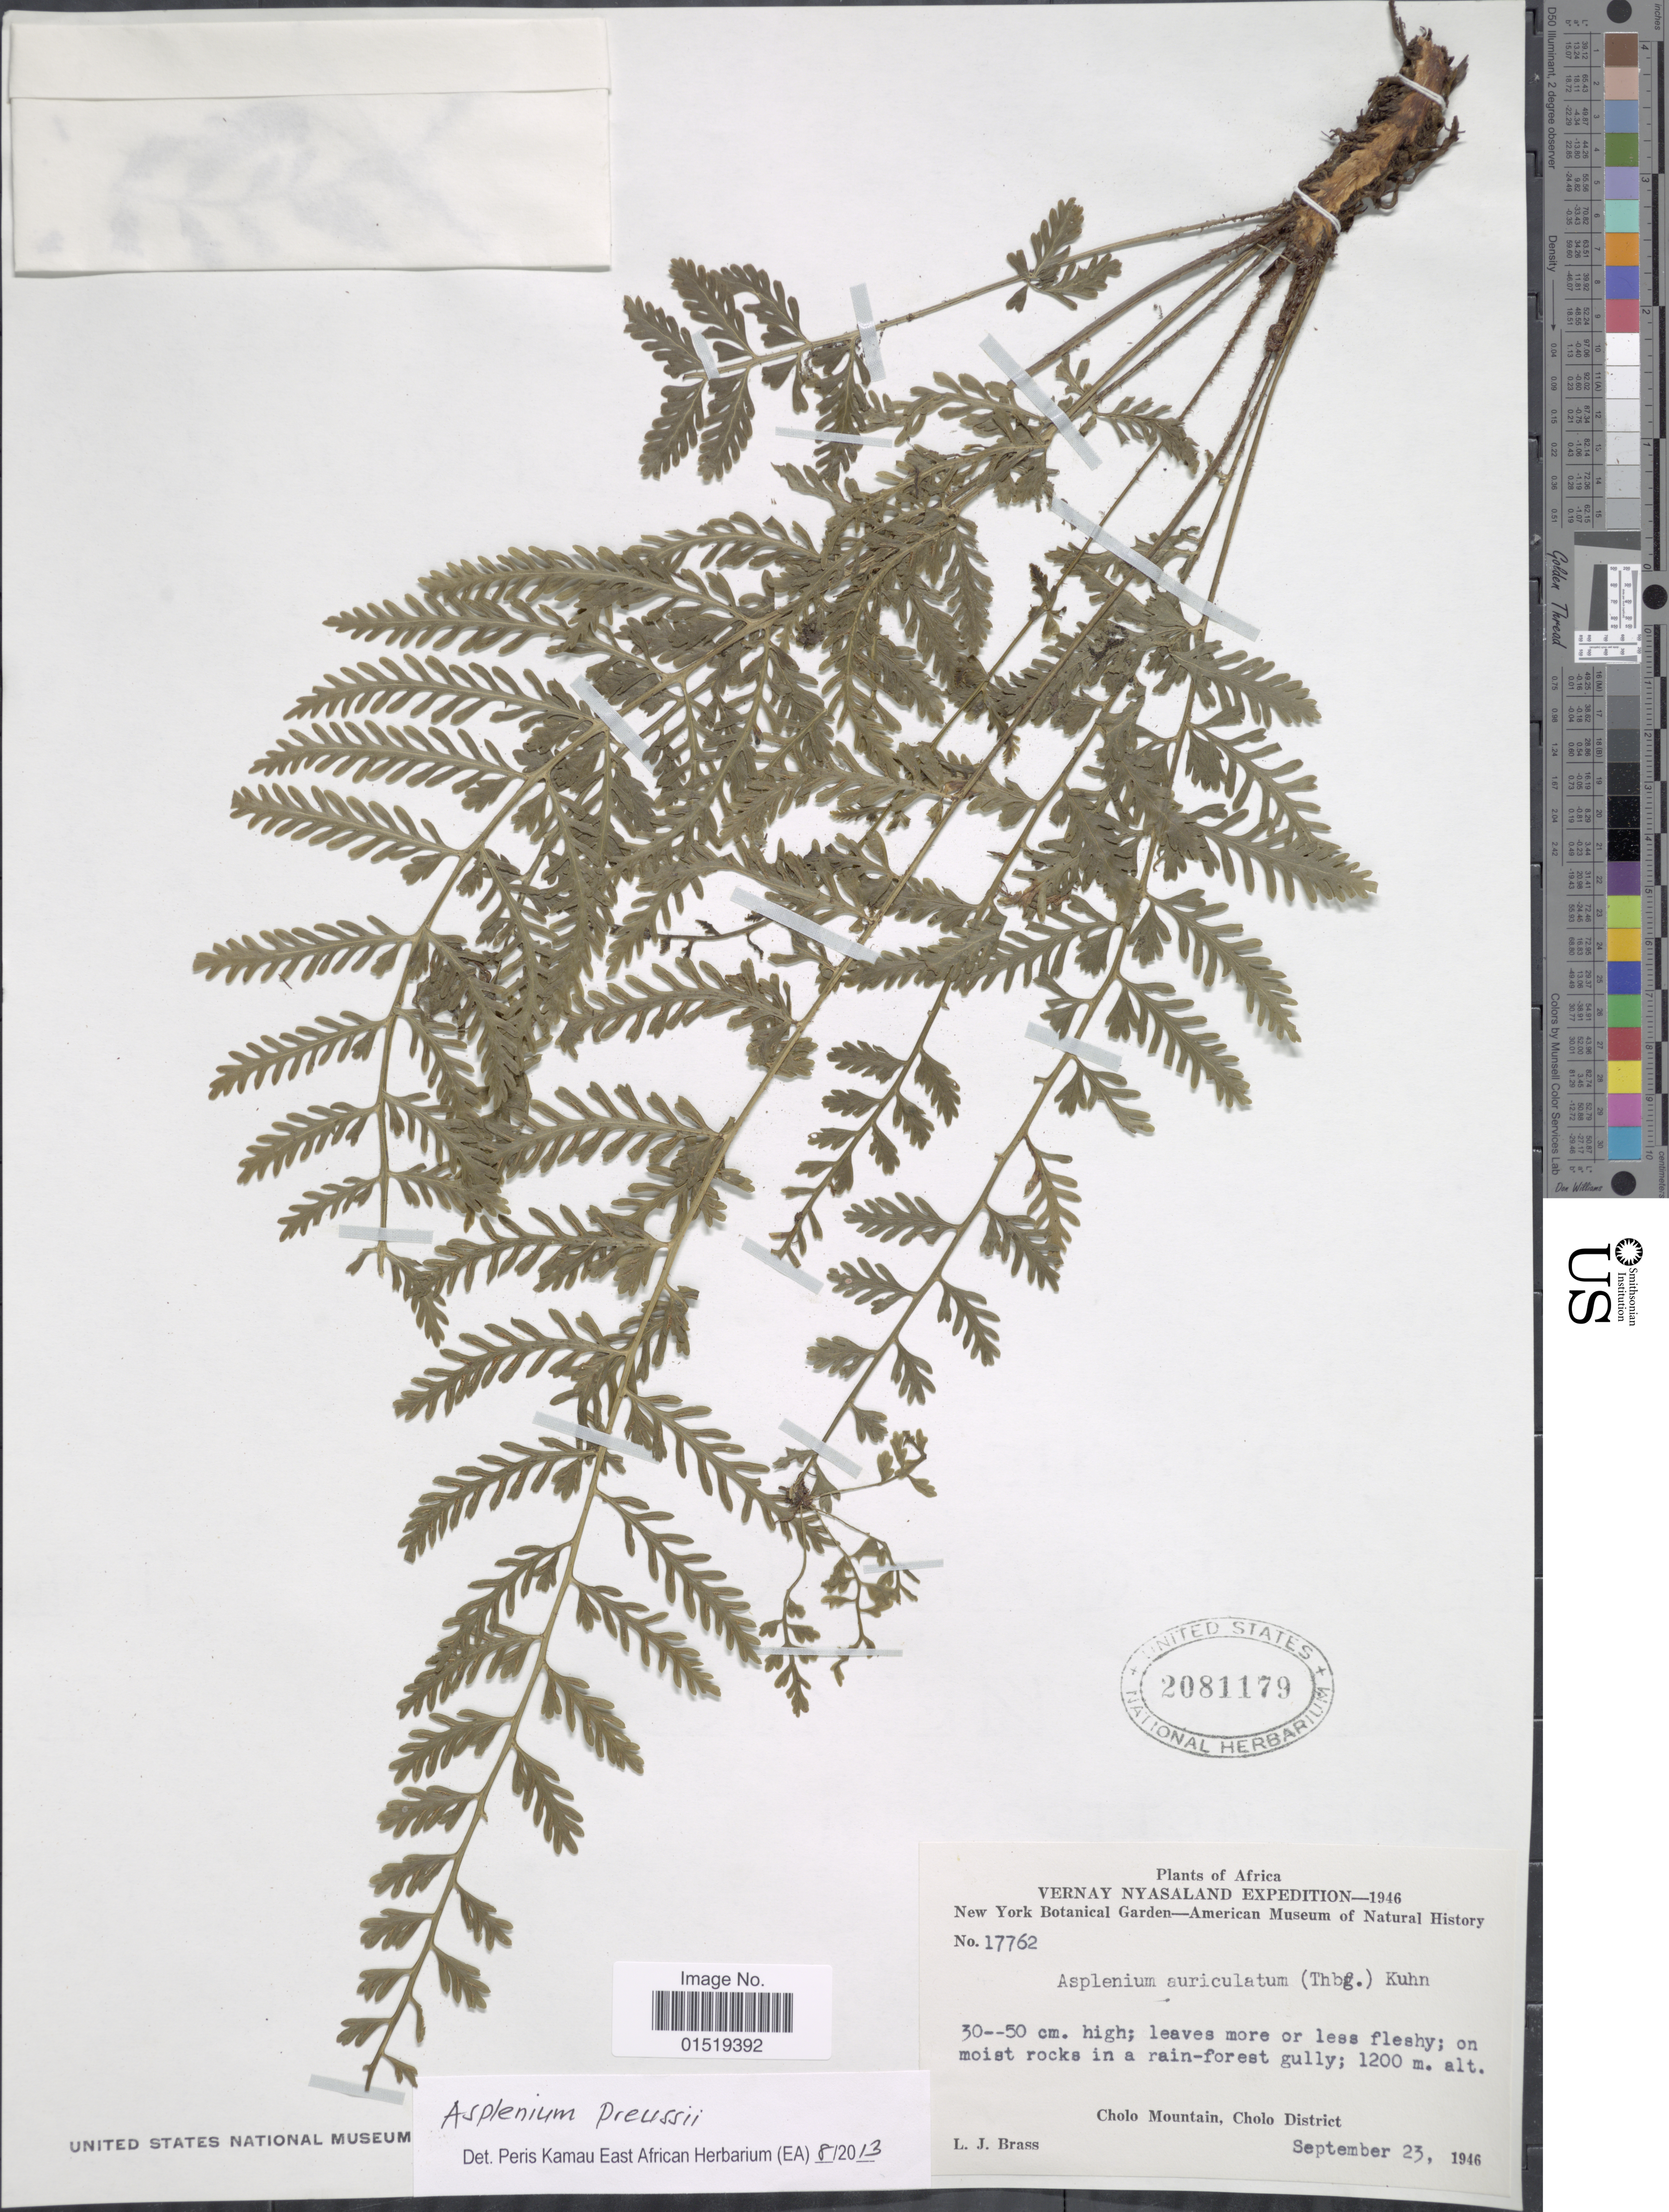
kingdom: Plantae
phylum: Tracheophyta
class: Polypodiopsida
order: Polypodiales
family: Aspleniaceae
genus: Asplenium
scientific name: Asplenium preussii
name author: Hieron.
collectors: L. J. Brass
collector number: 17762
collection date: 1946-09-23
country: Malawi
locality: Cholo Mountain, Cholo District.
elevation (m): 1200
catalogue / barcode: US 2081179